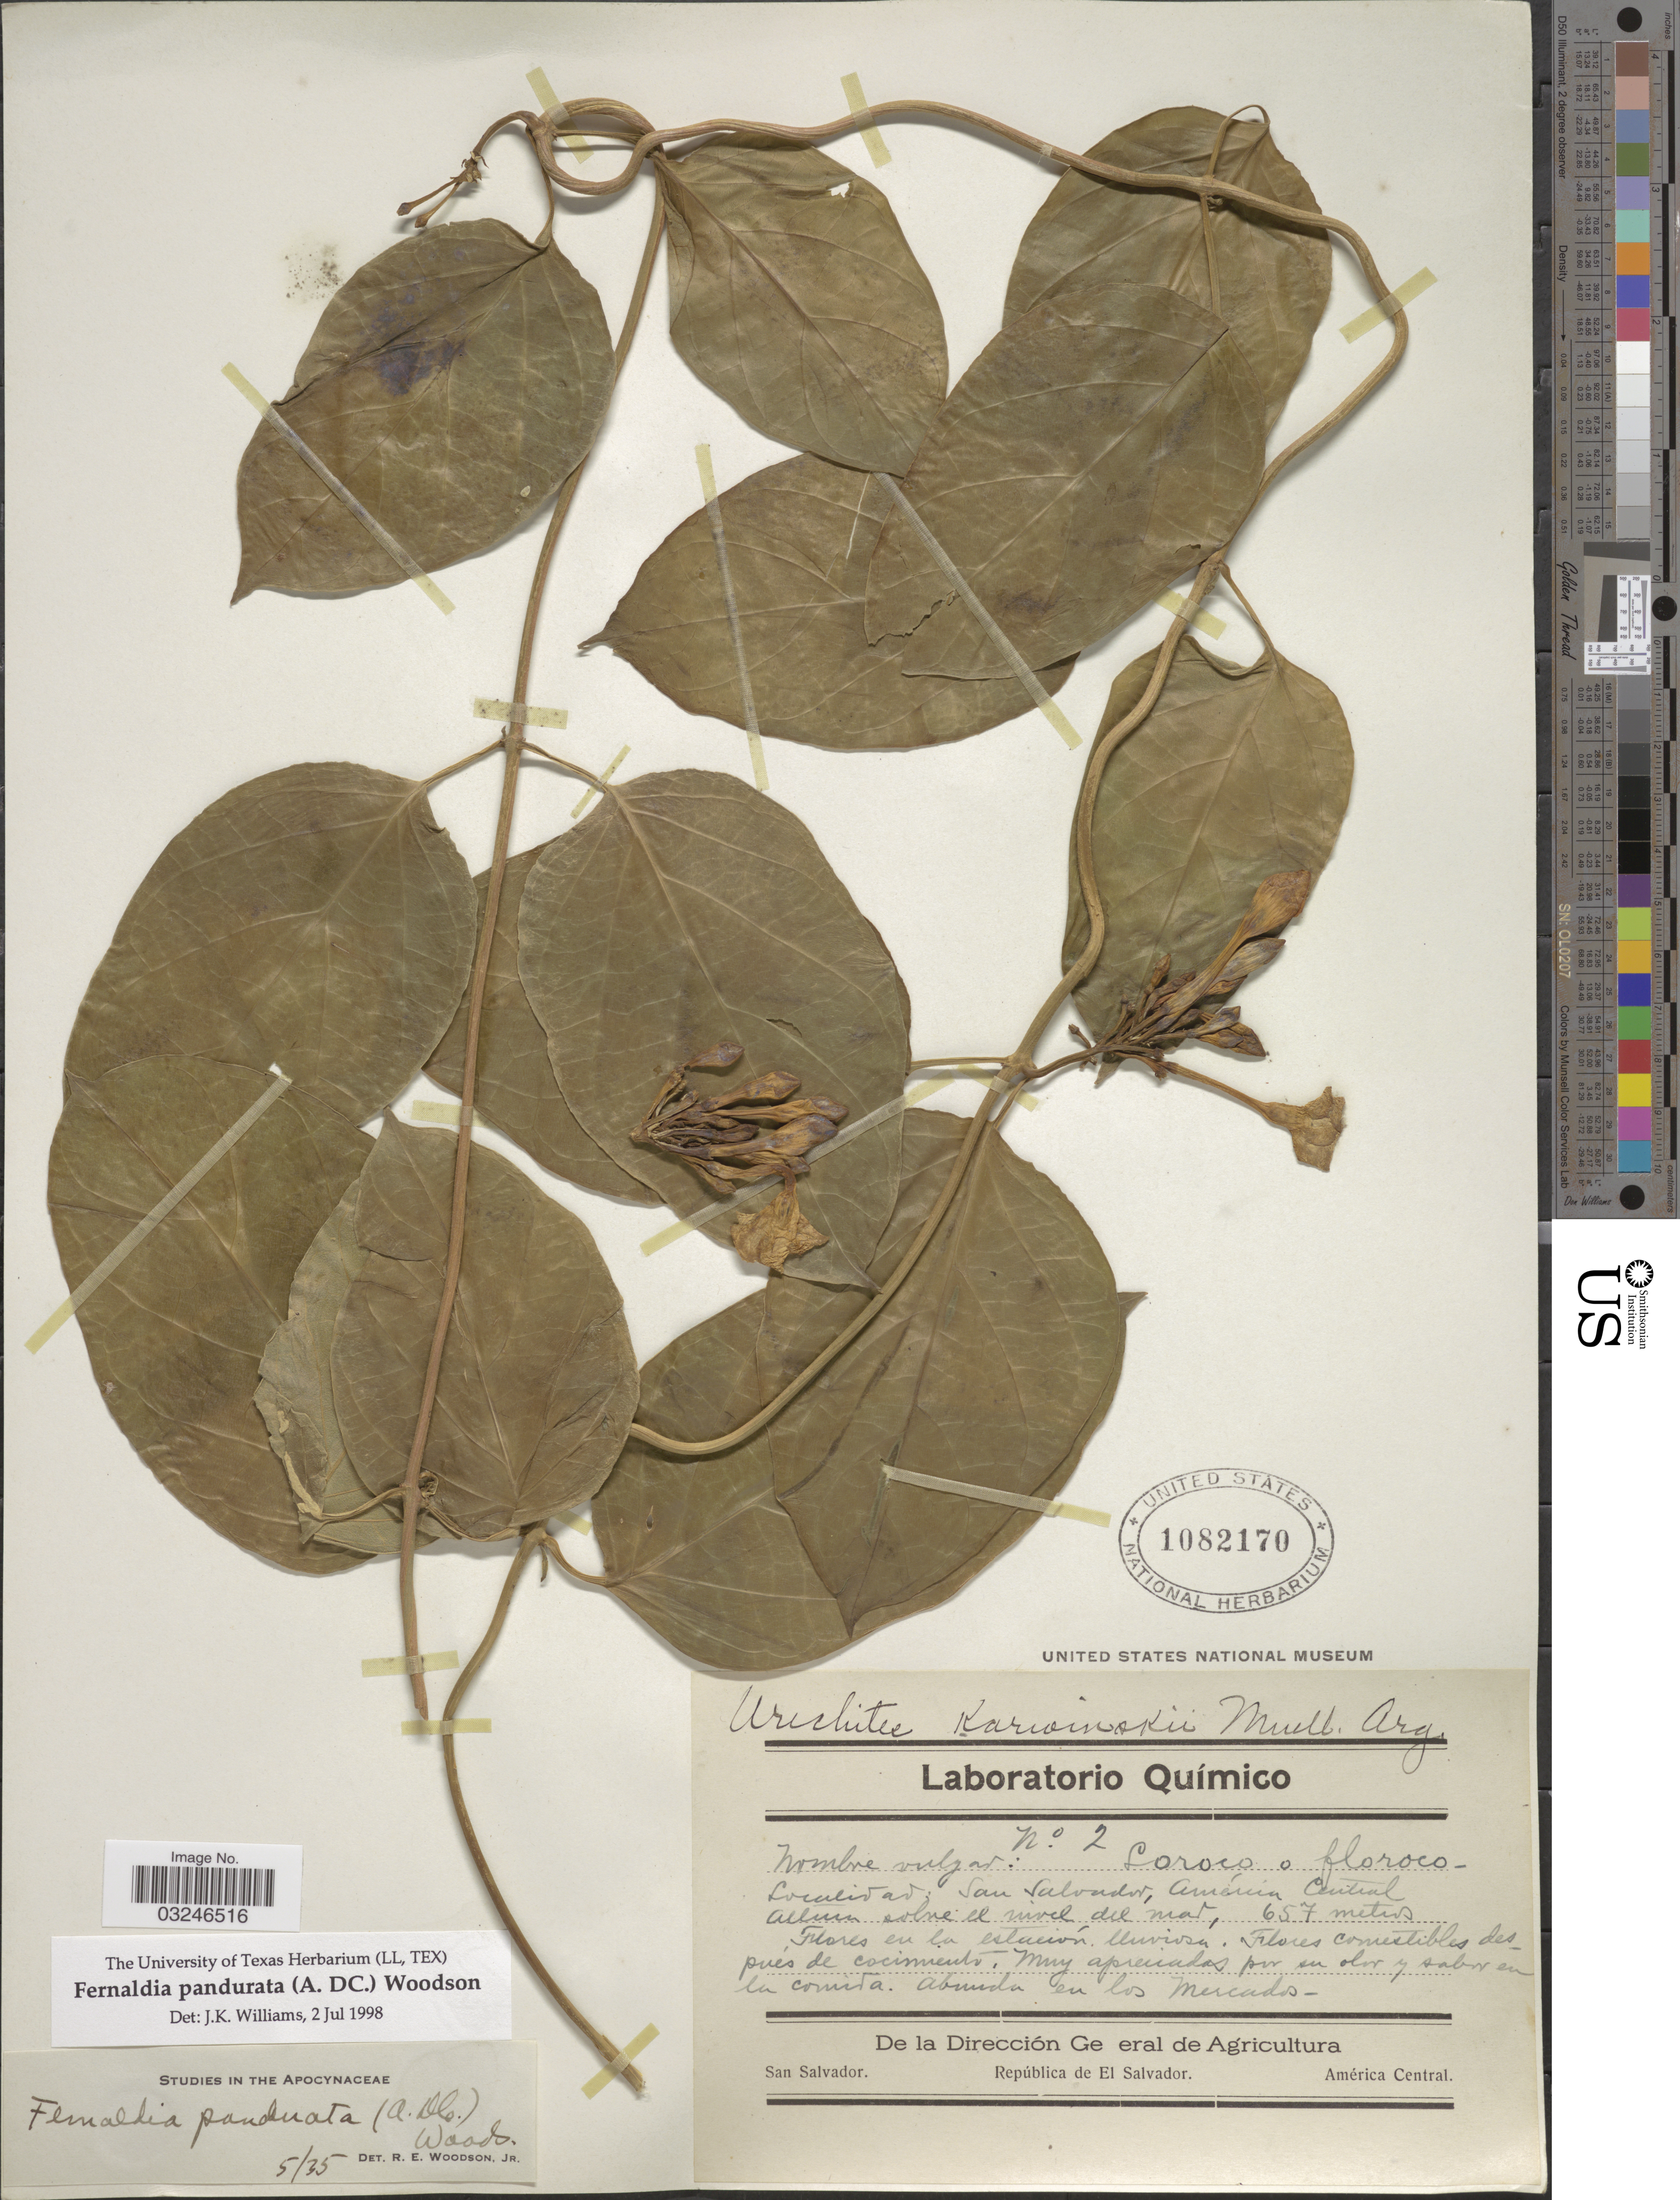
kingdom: Plantae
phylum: Tracheophyta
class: Magnoliopsida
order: Gentianales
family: Apocynaceae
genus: Fernaldia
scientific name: Fernaldia pandurata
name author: (A. DC.) Woodson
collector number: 2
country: El Salvador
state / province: San Salvador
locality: América Central - allum sobre el nivel del mar.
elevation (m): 657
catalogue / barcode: US 1082170